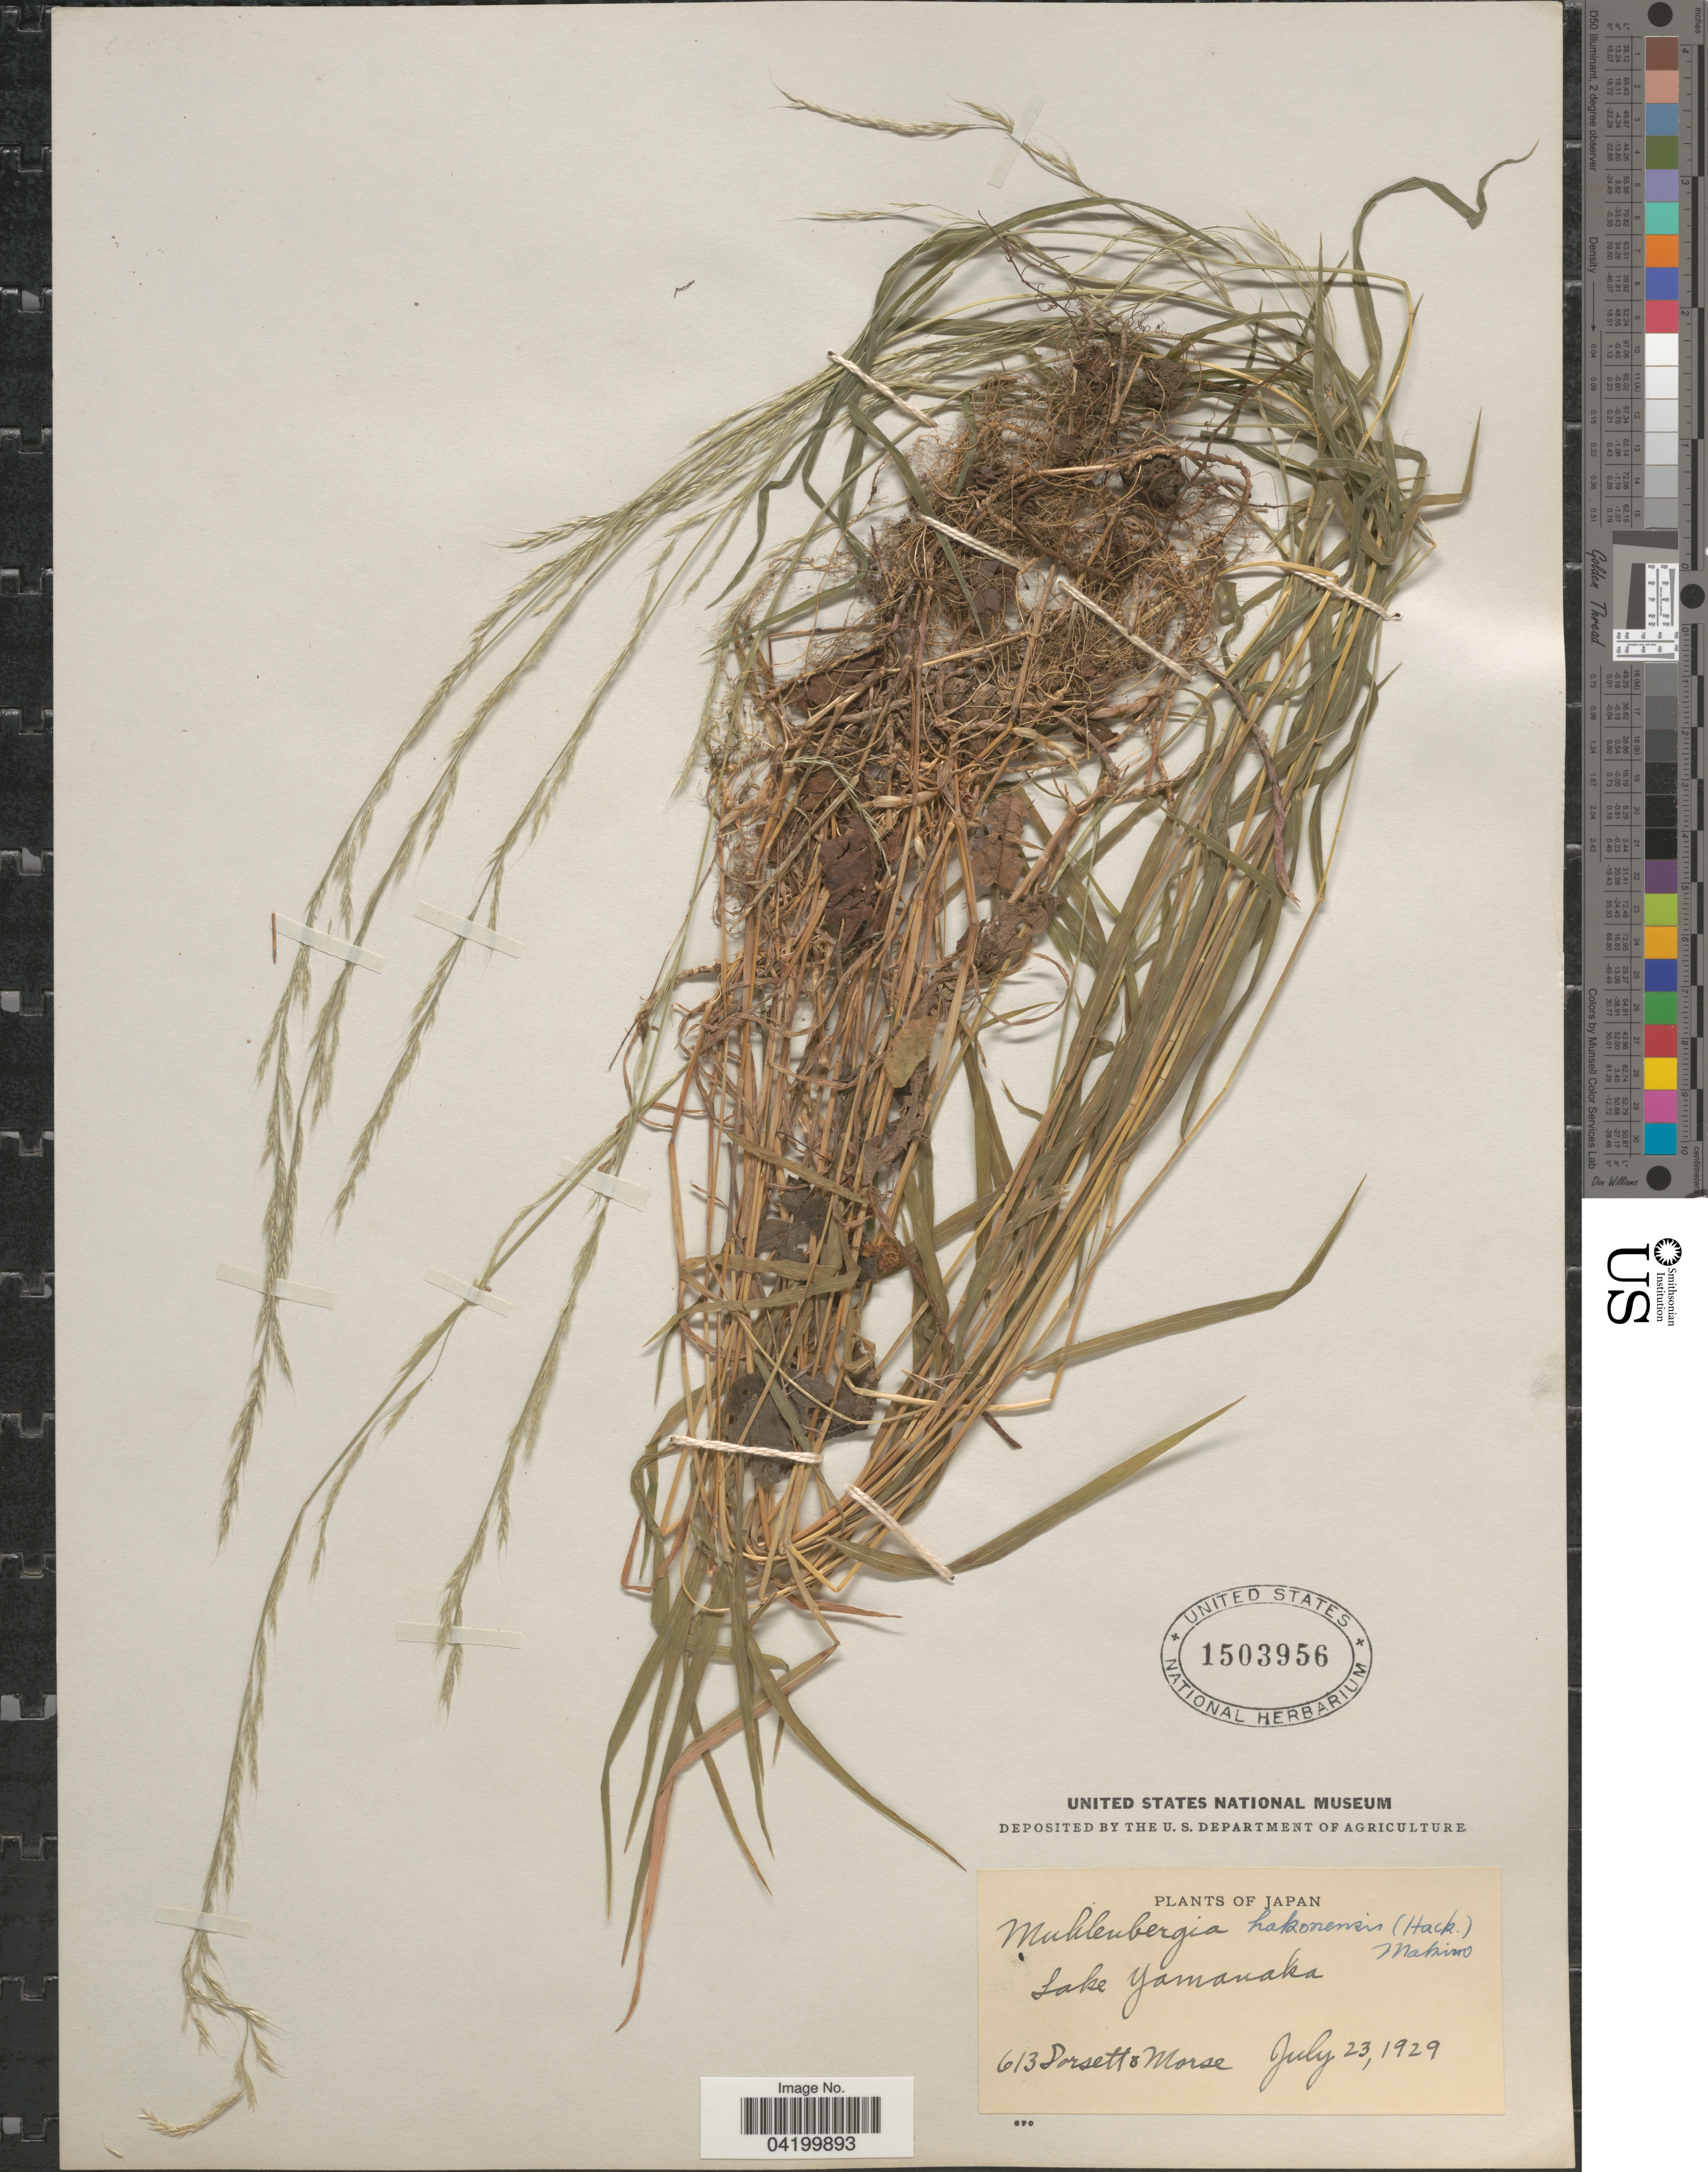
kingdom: Plantae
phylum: Tracheophyta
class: Liliopsida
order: Poales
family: Poaceae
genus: Muhlenbergia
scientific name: Muhlenbergia hakonensis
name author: (Hack.) Makino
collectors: -- Dorsett & -. Morse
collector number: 613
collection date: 1929-07-23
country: Japan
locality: Lake Yamanaka.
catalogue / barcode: US 1503956